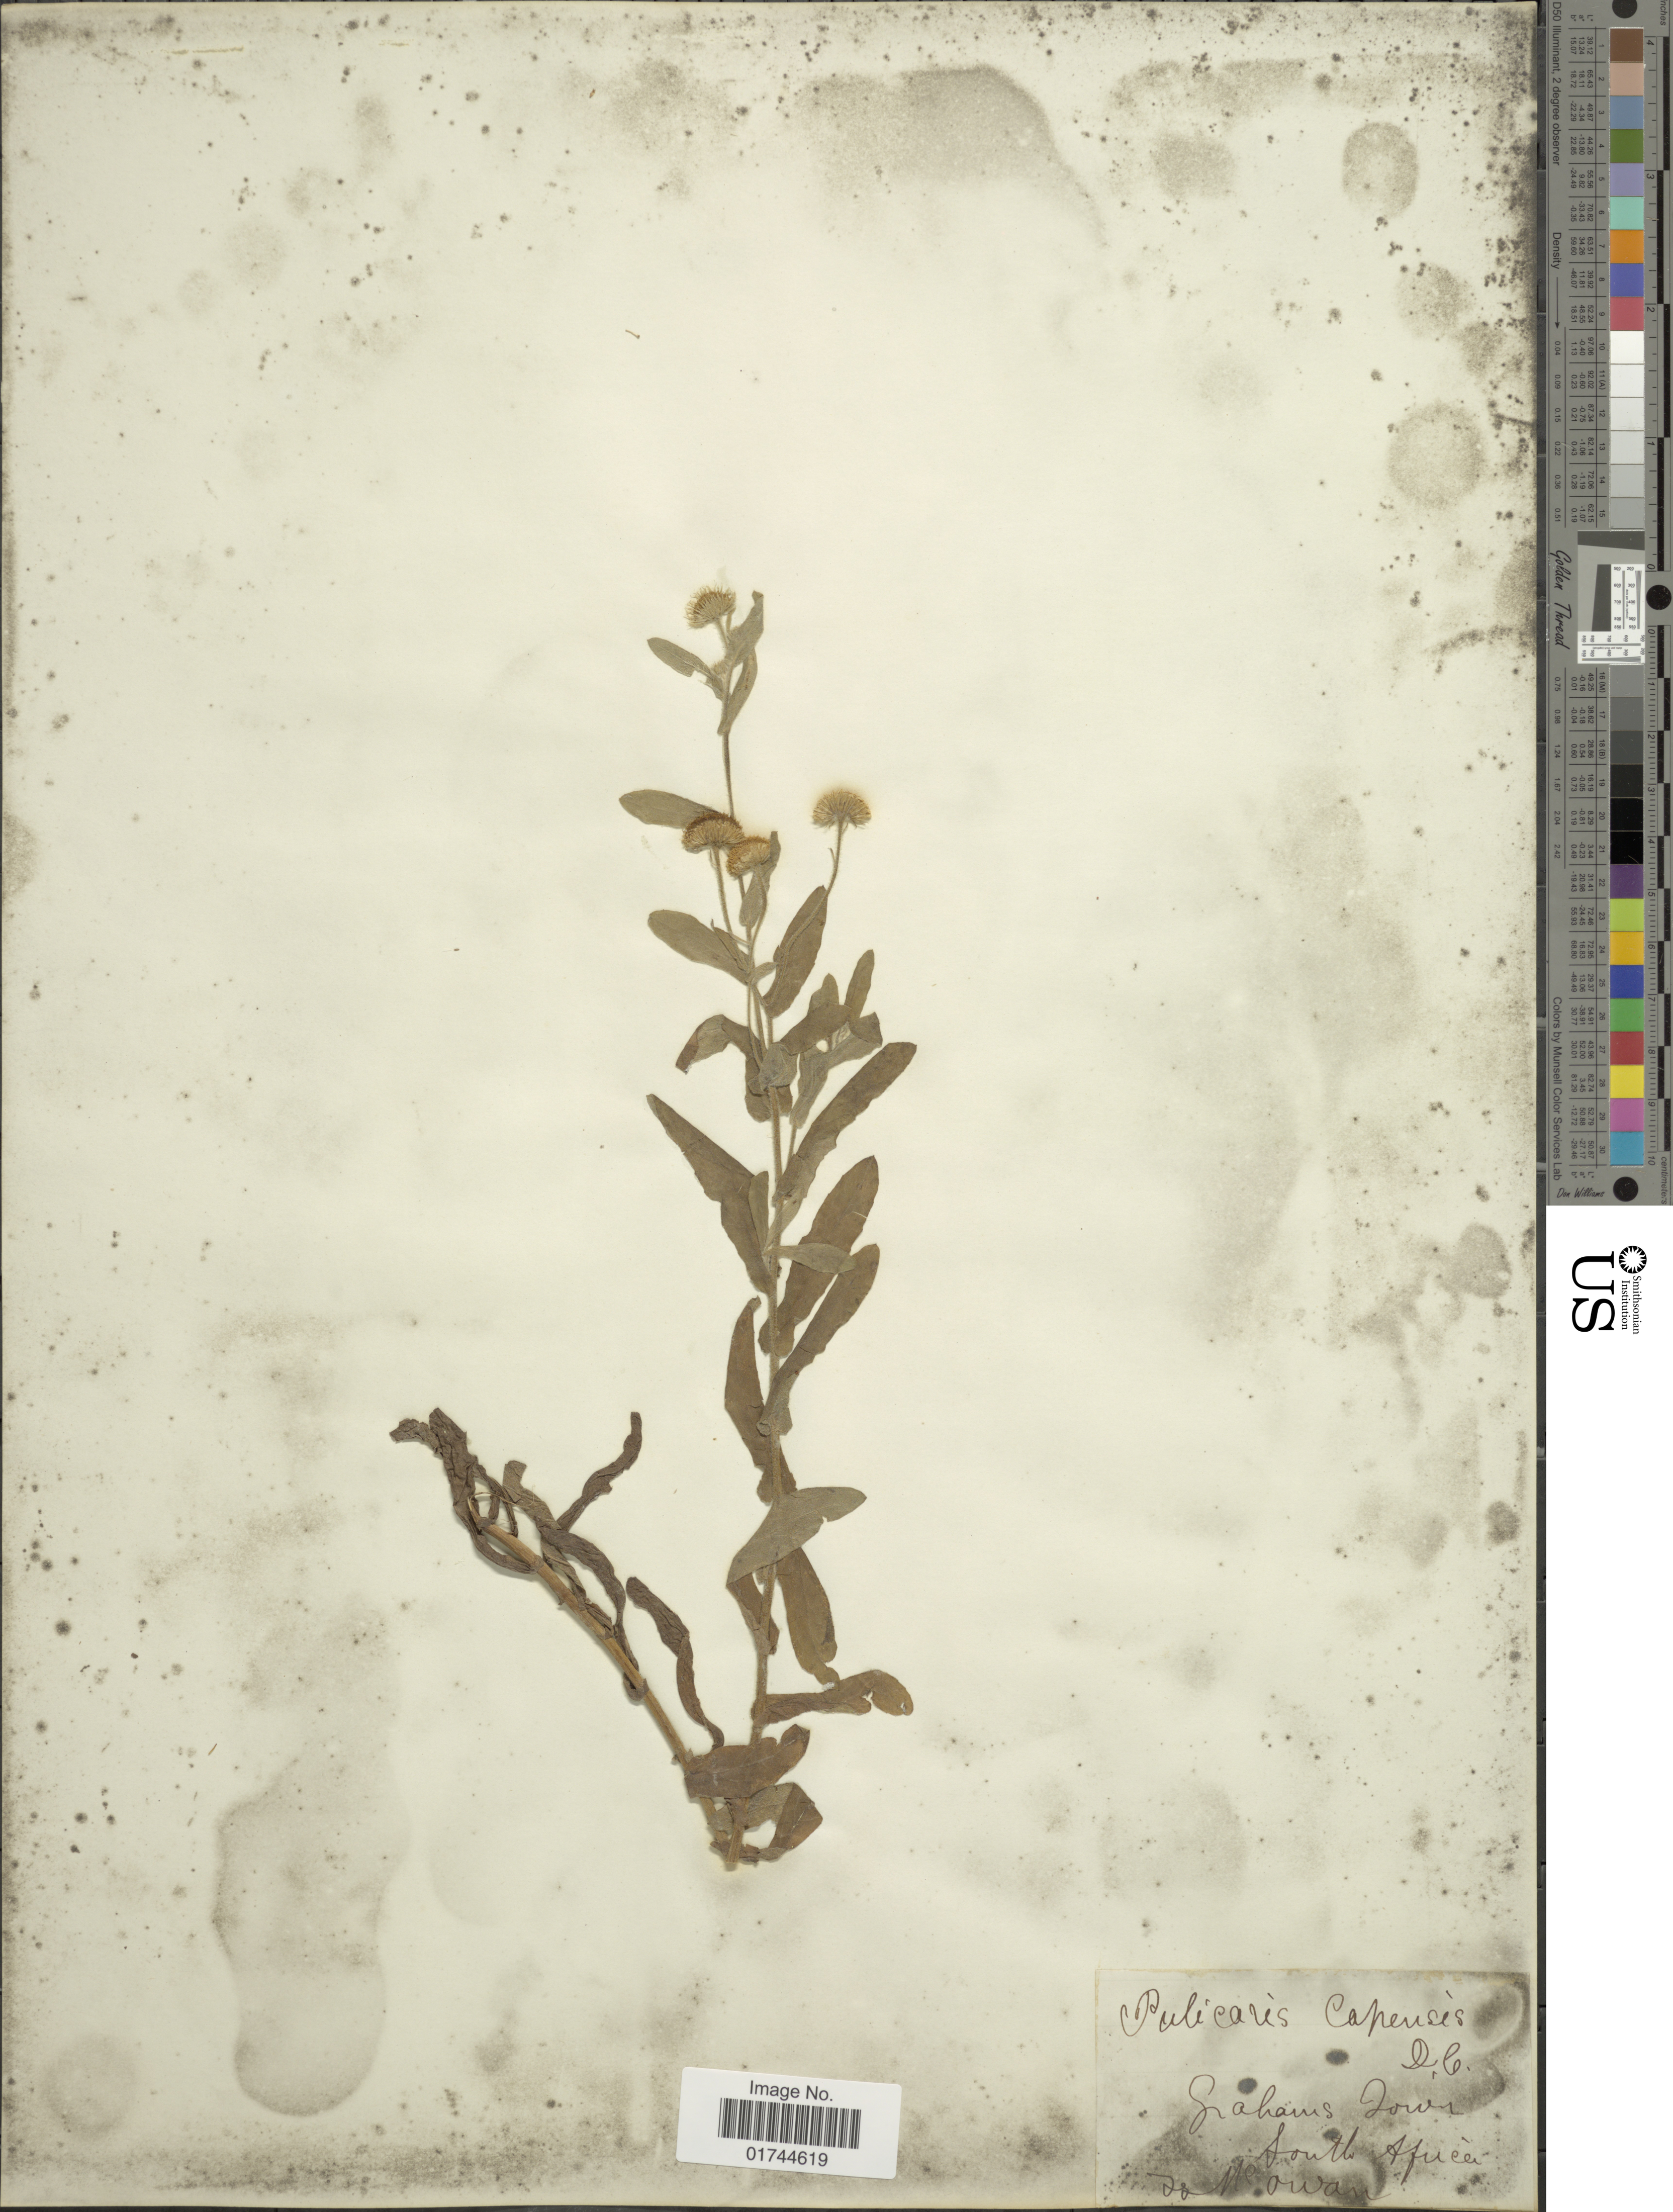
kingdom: Plantae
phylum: Tracheophyta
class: Magnoliopsida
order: Asterales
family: Asteraceae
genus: Pulicaria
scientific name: Pulicaria scabra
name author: (Thunb.) Druce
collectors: P. Owan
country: South Africa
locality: Grahams Town